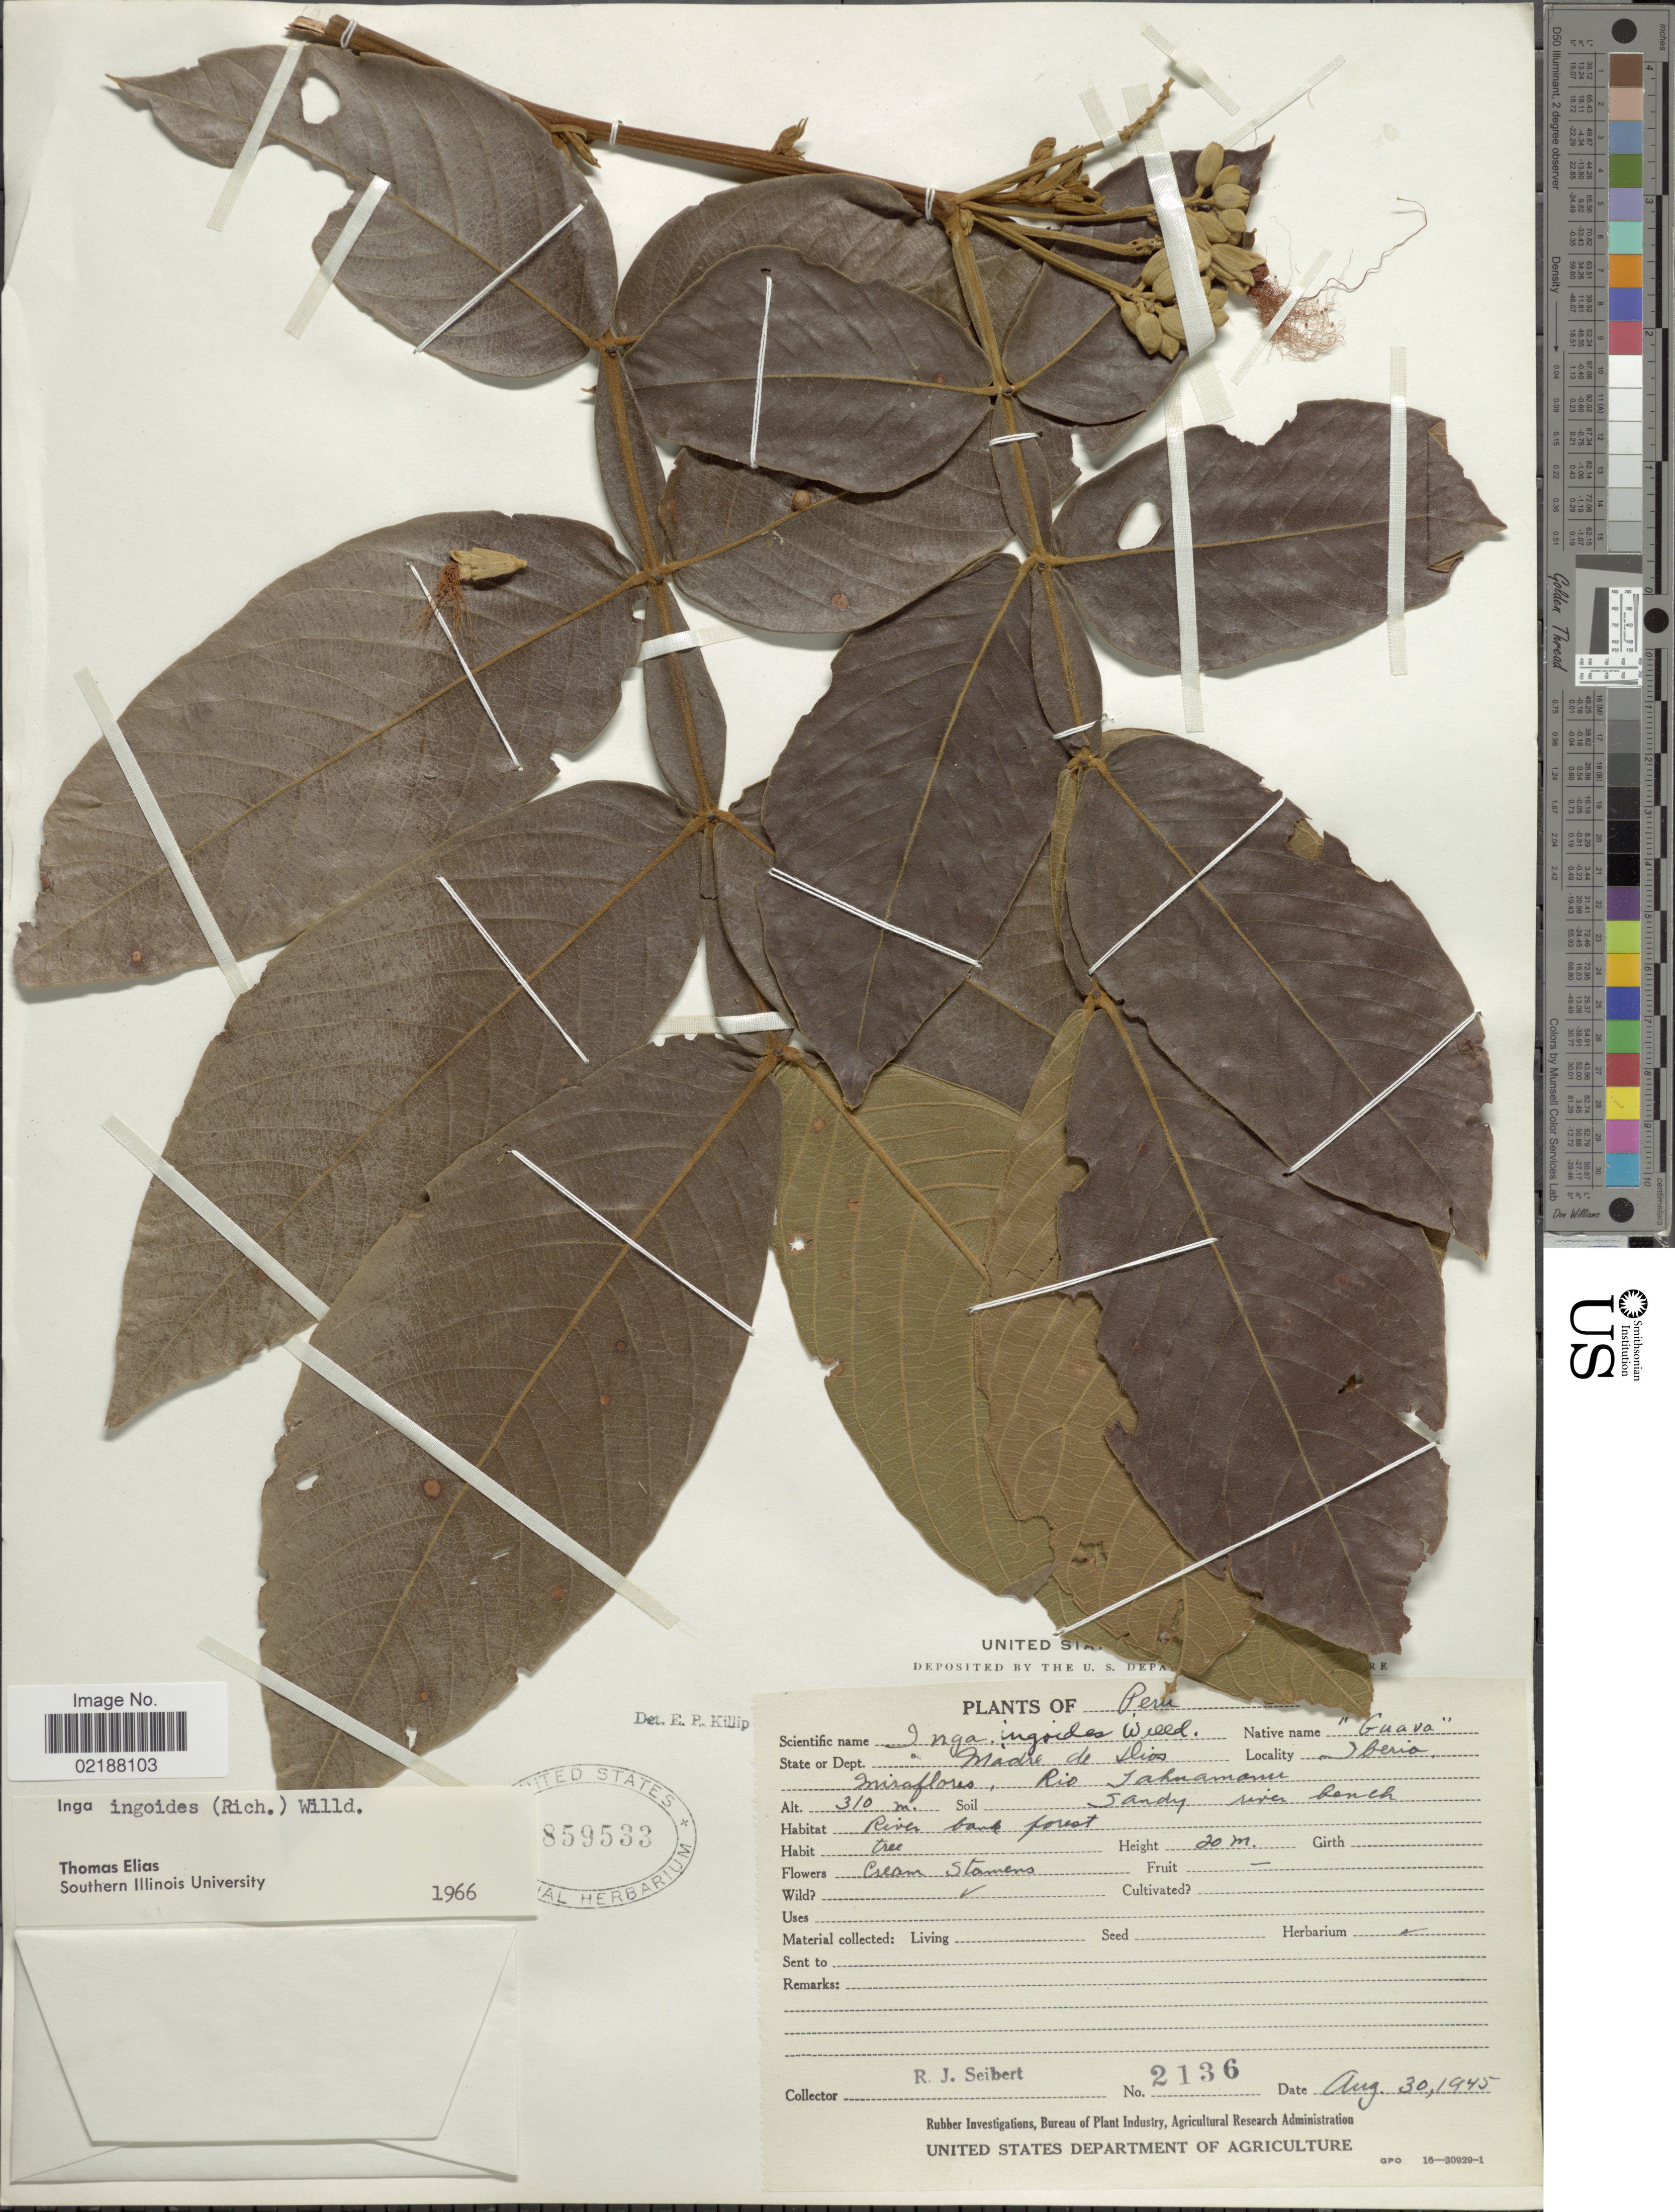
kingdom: Plantae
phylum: Tracheophyta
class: Magnoliopsida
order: Fabales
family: Fabaceae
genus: Inga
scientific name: Inga ingoides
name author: (Rich.) Willd.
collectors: R. J. Seibert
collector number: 2136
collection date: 1945-08-30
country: Peru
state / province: Madre de Dios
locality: State or Dept. Madre de Dios. Iberia.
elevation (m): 310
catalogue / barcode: US 859533